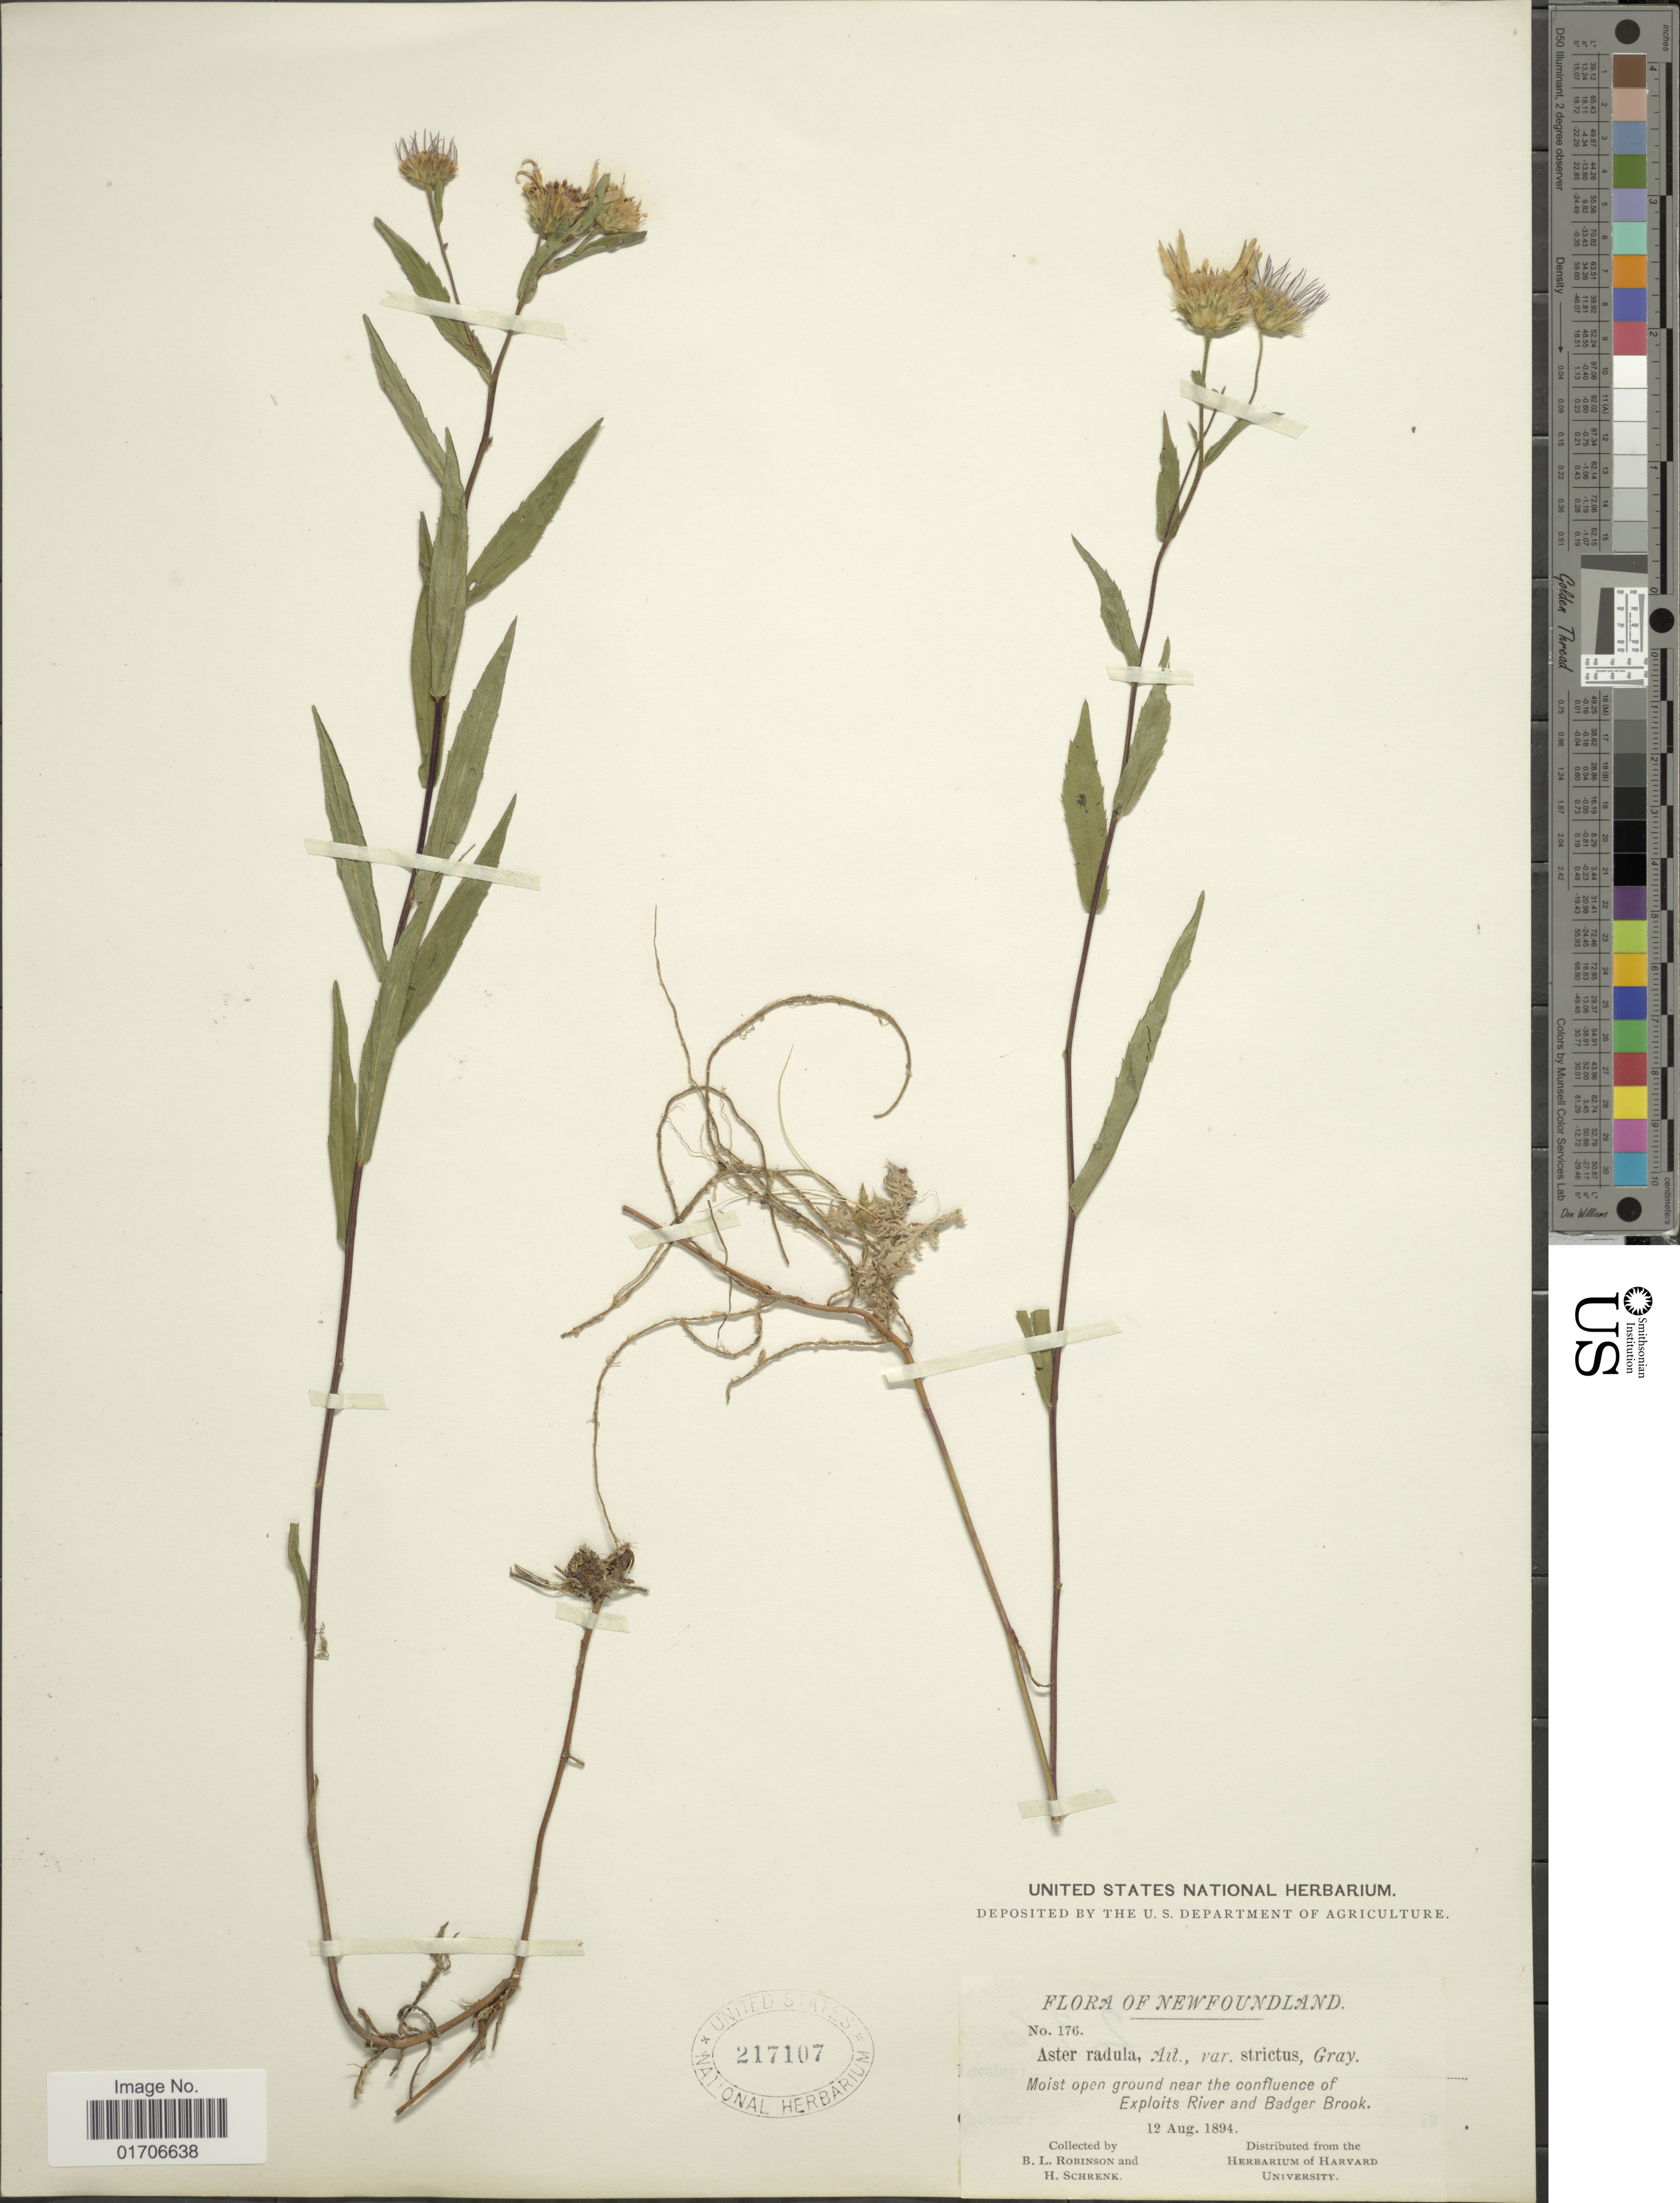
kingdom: Plantae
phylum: Tracheophyta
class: Magnoliopsida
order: Asterales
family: Asteraceae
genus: Aster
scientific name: Aster radula var. strictus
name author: A. Gray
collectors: B. L. Robinson & H. v. Schrenk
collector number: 176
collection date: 1894-08-12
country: Canada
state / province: Newfoundland and Labrador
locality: Moist open ground near the confluence of Exploits River and Badger Brook.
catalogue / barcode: US 217107